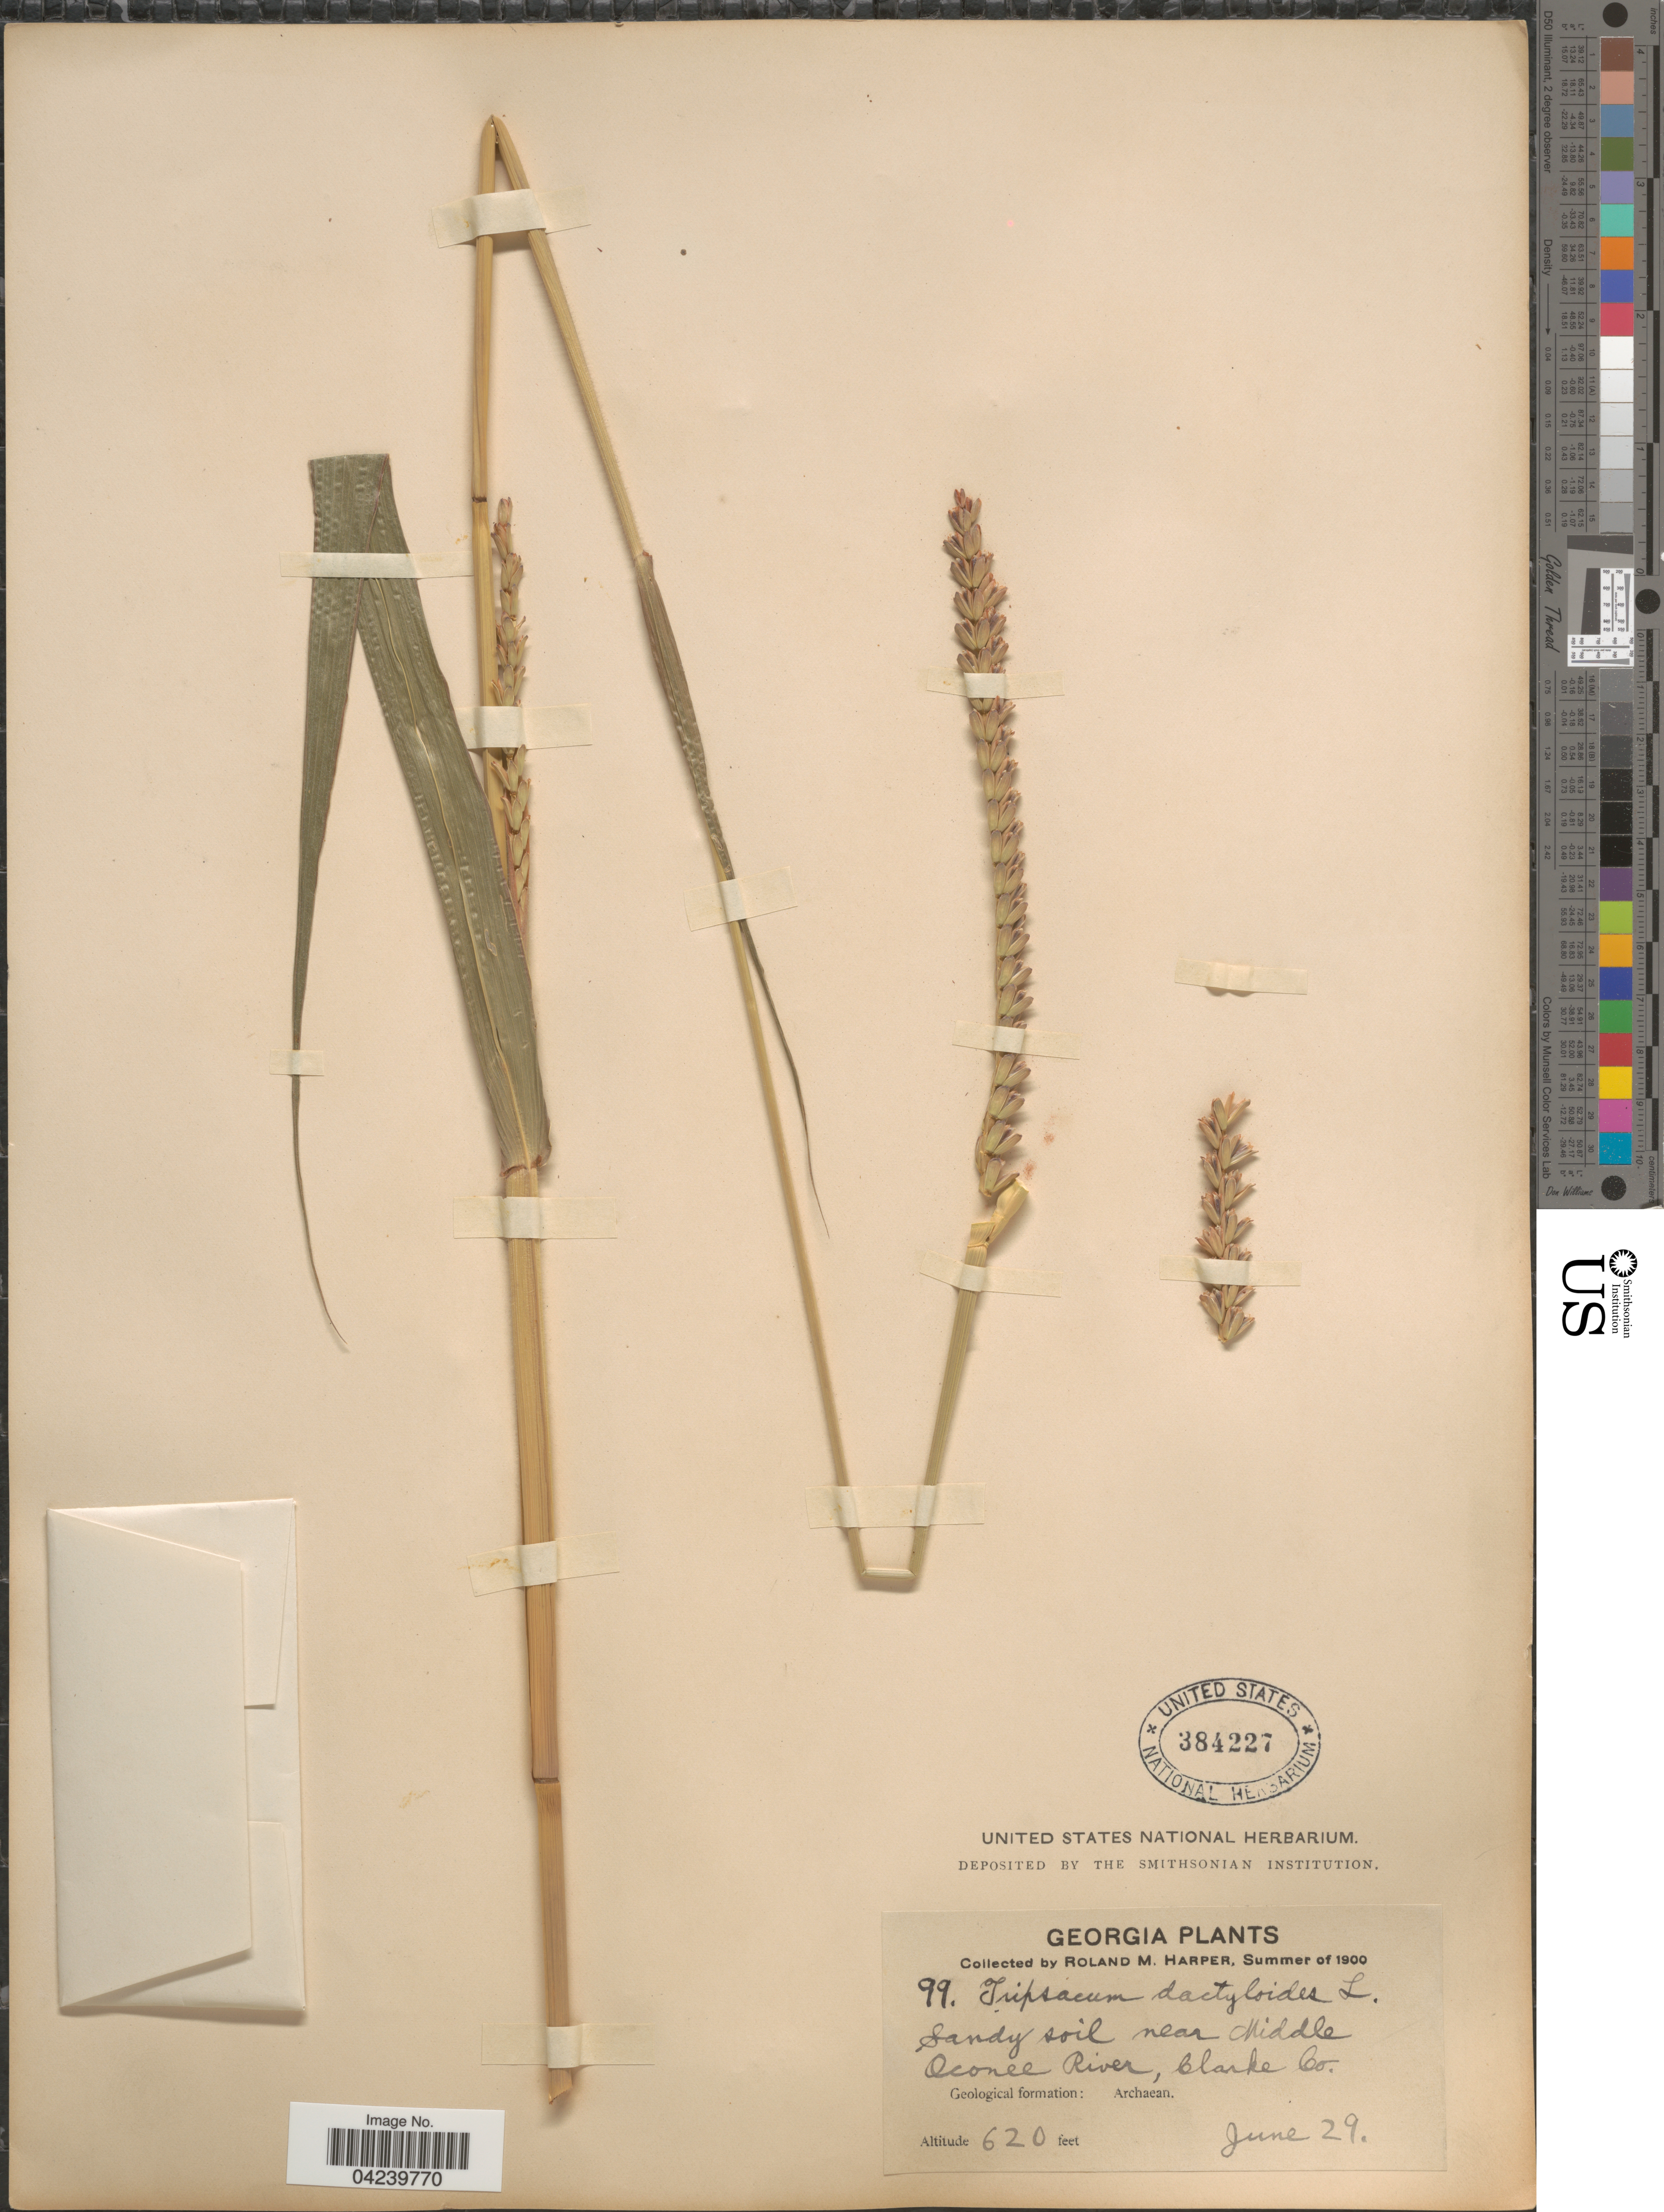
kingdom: Plantae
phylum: Tracheophyta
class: Liliopsida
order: Poales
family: Poaceae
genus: Tripsacum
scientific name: Tripsacum dactyloides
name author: (L.) L.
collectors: R. M. Harper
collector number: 99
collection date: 1900-06-29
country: United States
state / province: Georgia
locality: Sandy soil near Middle Oconee River, Clarke Co. Geological formation: Archaean.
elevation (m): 189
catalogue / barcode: US 384227